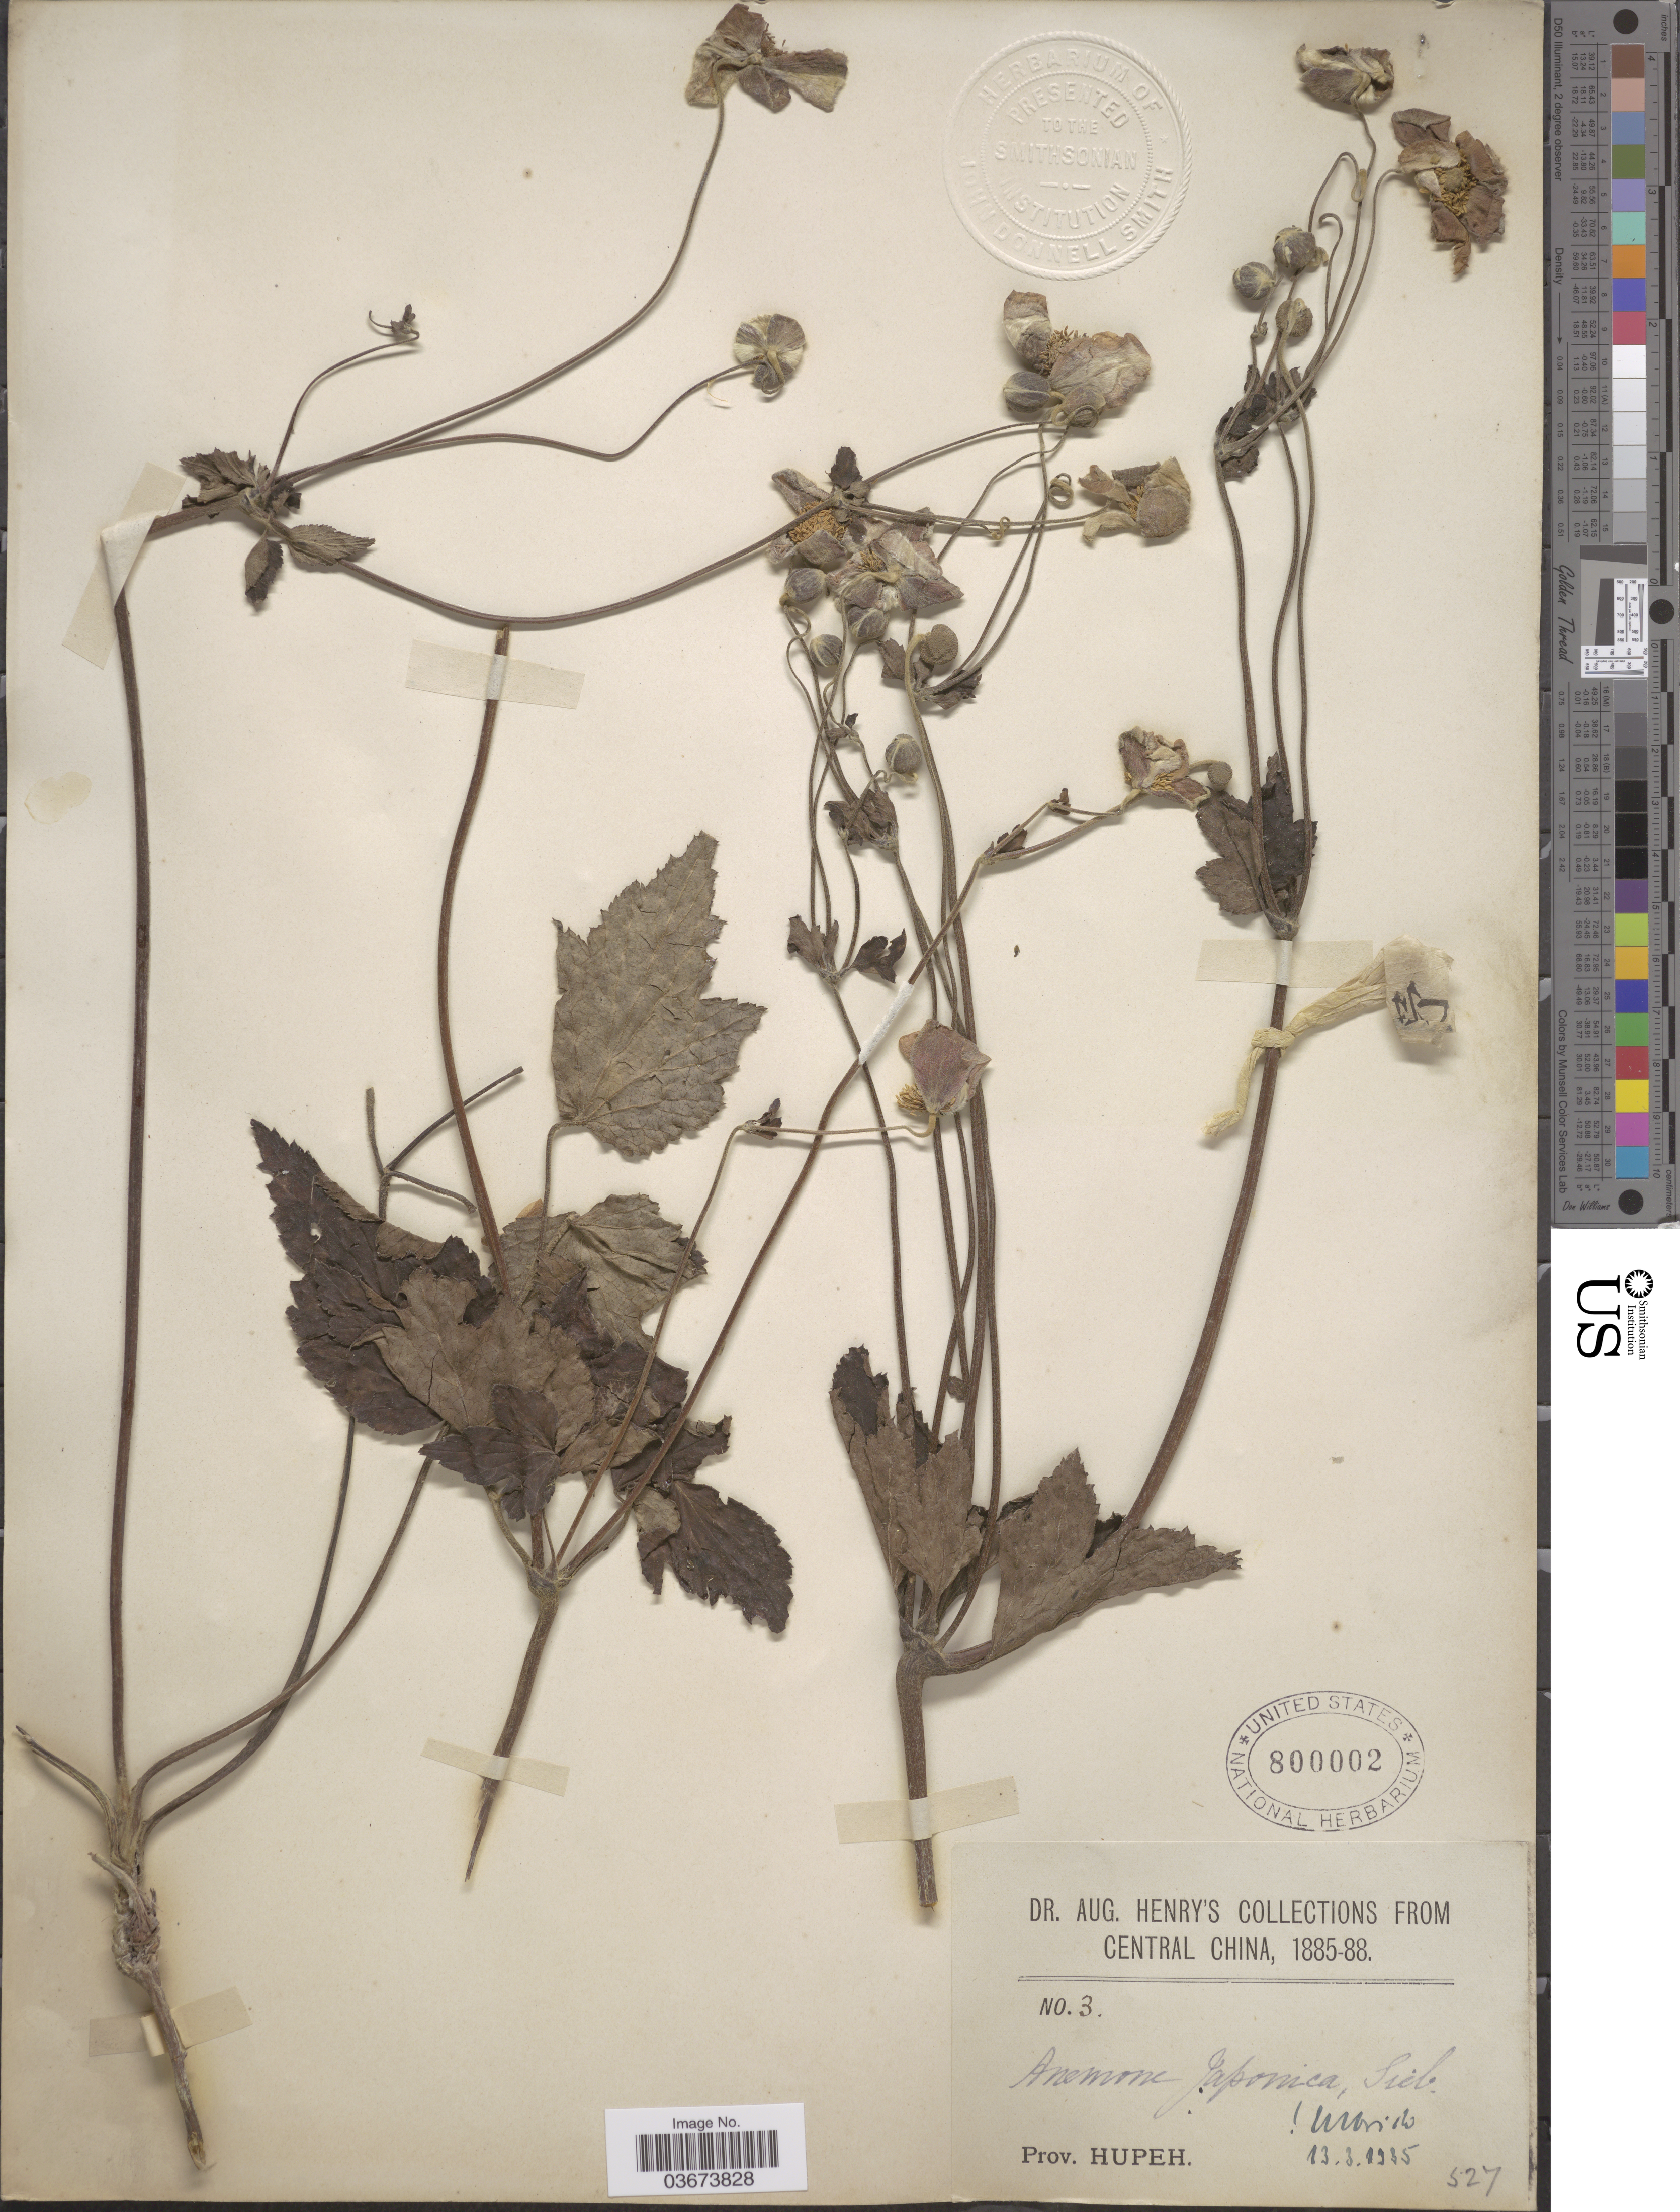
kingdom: Plantae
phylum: Tracheophyta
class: Magnoliopsida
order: Ranunculales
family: Ranunculaceae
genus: Anemone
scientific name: Anemone japonica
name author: Houtt.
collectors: A. Henry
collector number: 3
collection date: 1885/1888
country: China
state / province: Hubei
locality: Central China. Prov. Hupeh.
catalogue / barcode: US 800002